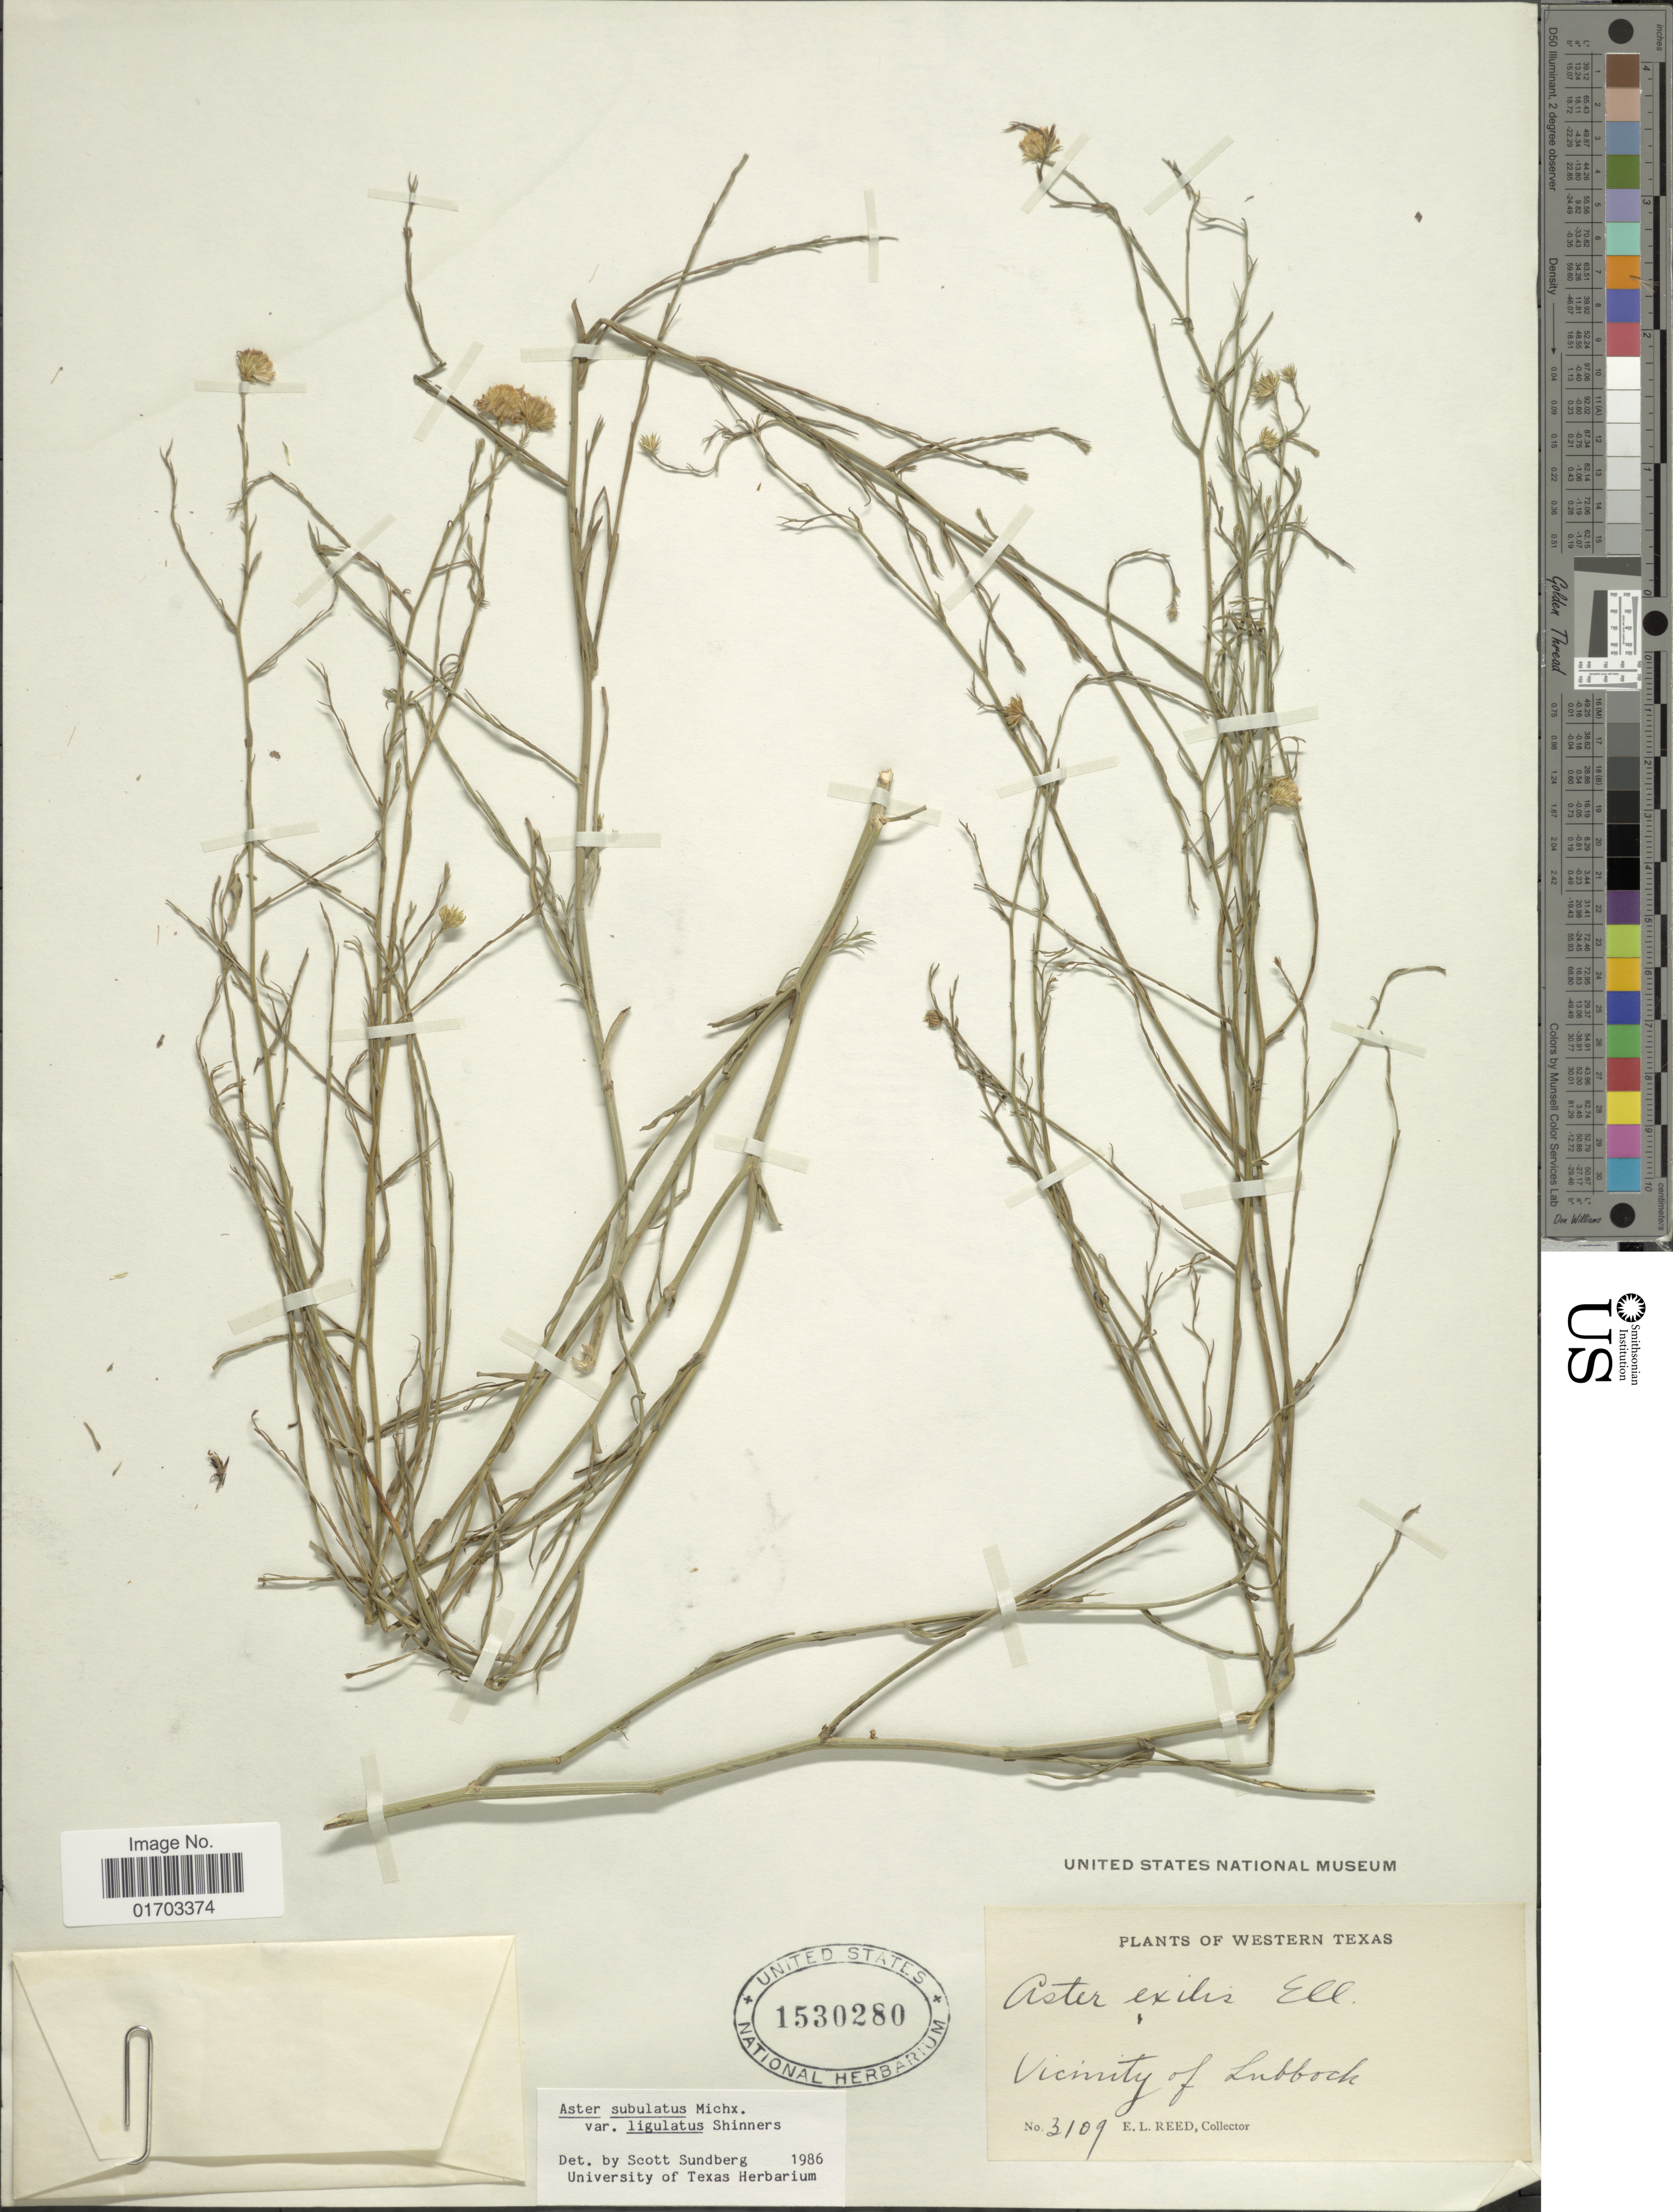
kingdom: Plantae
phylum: Tracheophyta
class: Magnoliopsida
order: Asterales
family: Asteraceae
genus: Symphyotrichum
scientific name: Symphyotrichum subulatum var. ligulatum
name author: (Shinners) S.D. Sundb.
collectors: E. Reed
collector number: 3109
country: United States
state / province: Texas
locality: Western Texas, vicinity of Lubbock.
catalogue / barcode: US 1530280